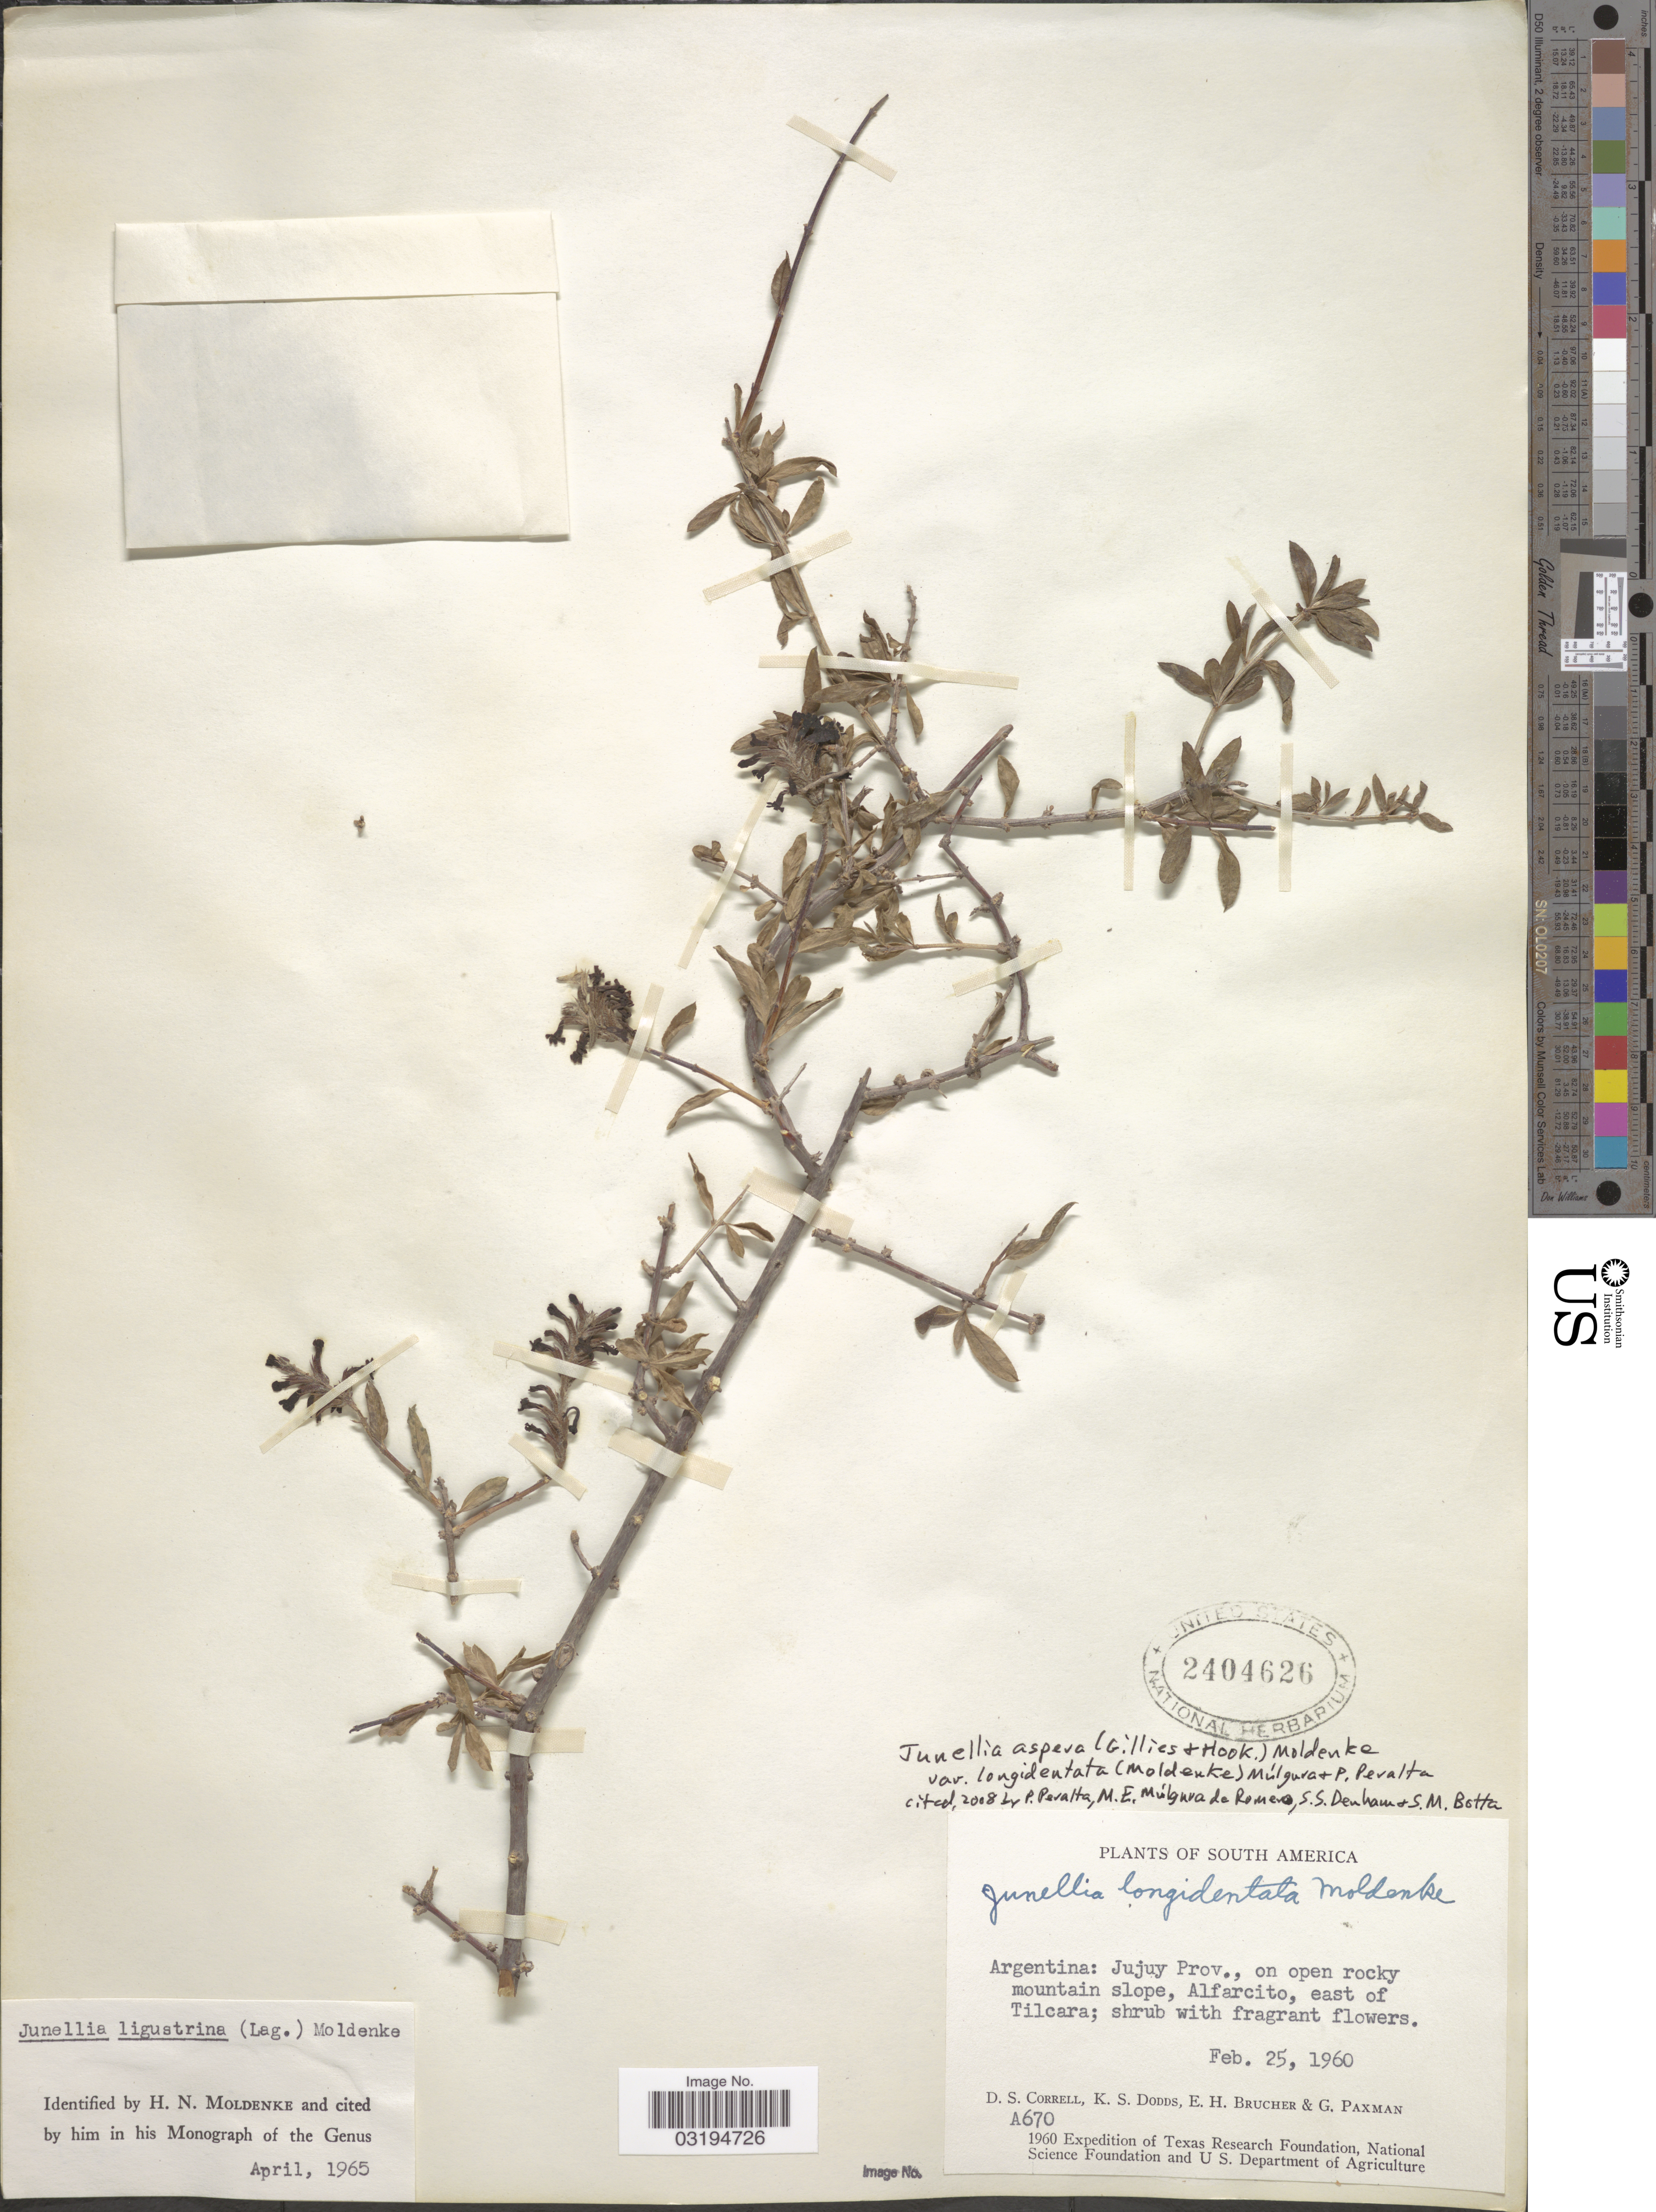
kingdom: Plantae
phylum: Tracheophyta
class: Magnoliopsida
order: Lamiales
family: Verbenaceae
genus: Junellia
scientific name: Junellia aspera var. longidentata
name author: (Moldenke) Mulgura & P. Peralta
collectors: D. S. Correll, K. Dodds & G. Paxman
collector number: A670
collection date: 1960-02-25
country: Argentina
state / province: Jujuy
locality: On open rocky mountain slope, Alfarcito, east of Tilcara.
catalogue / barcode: US 2404626